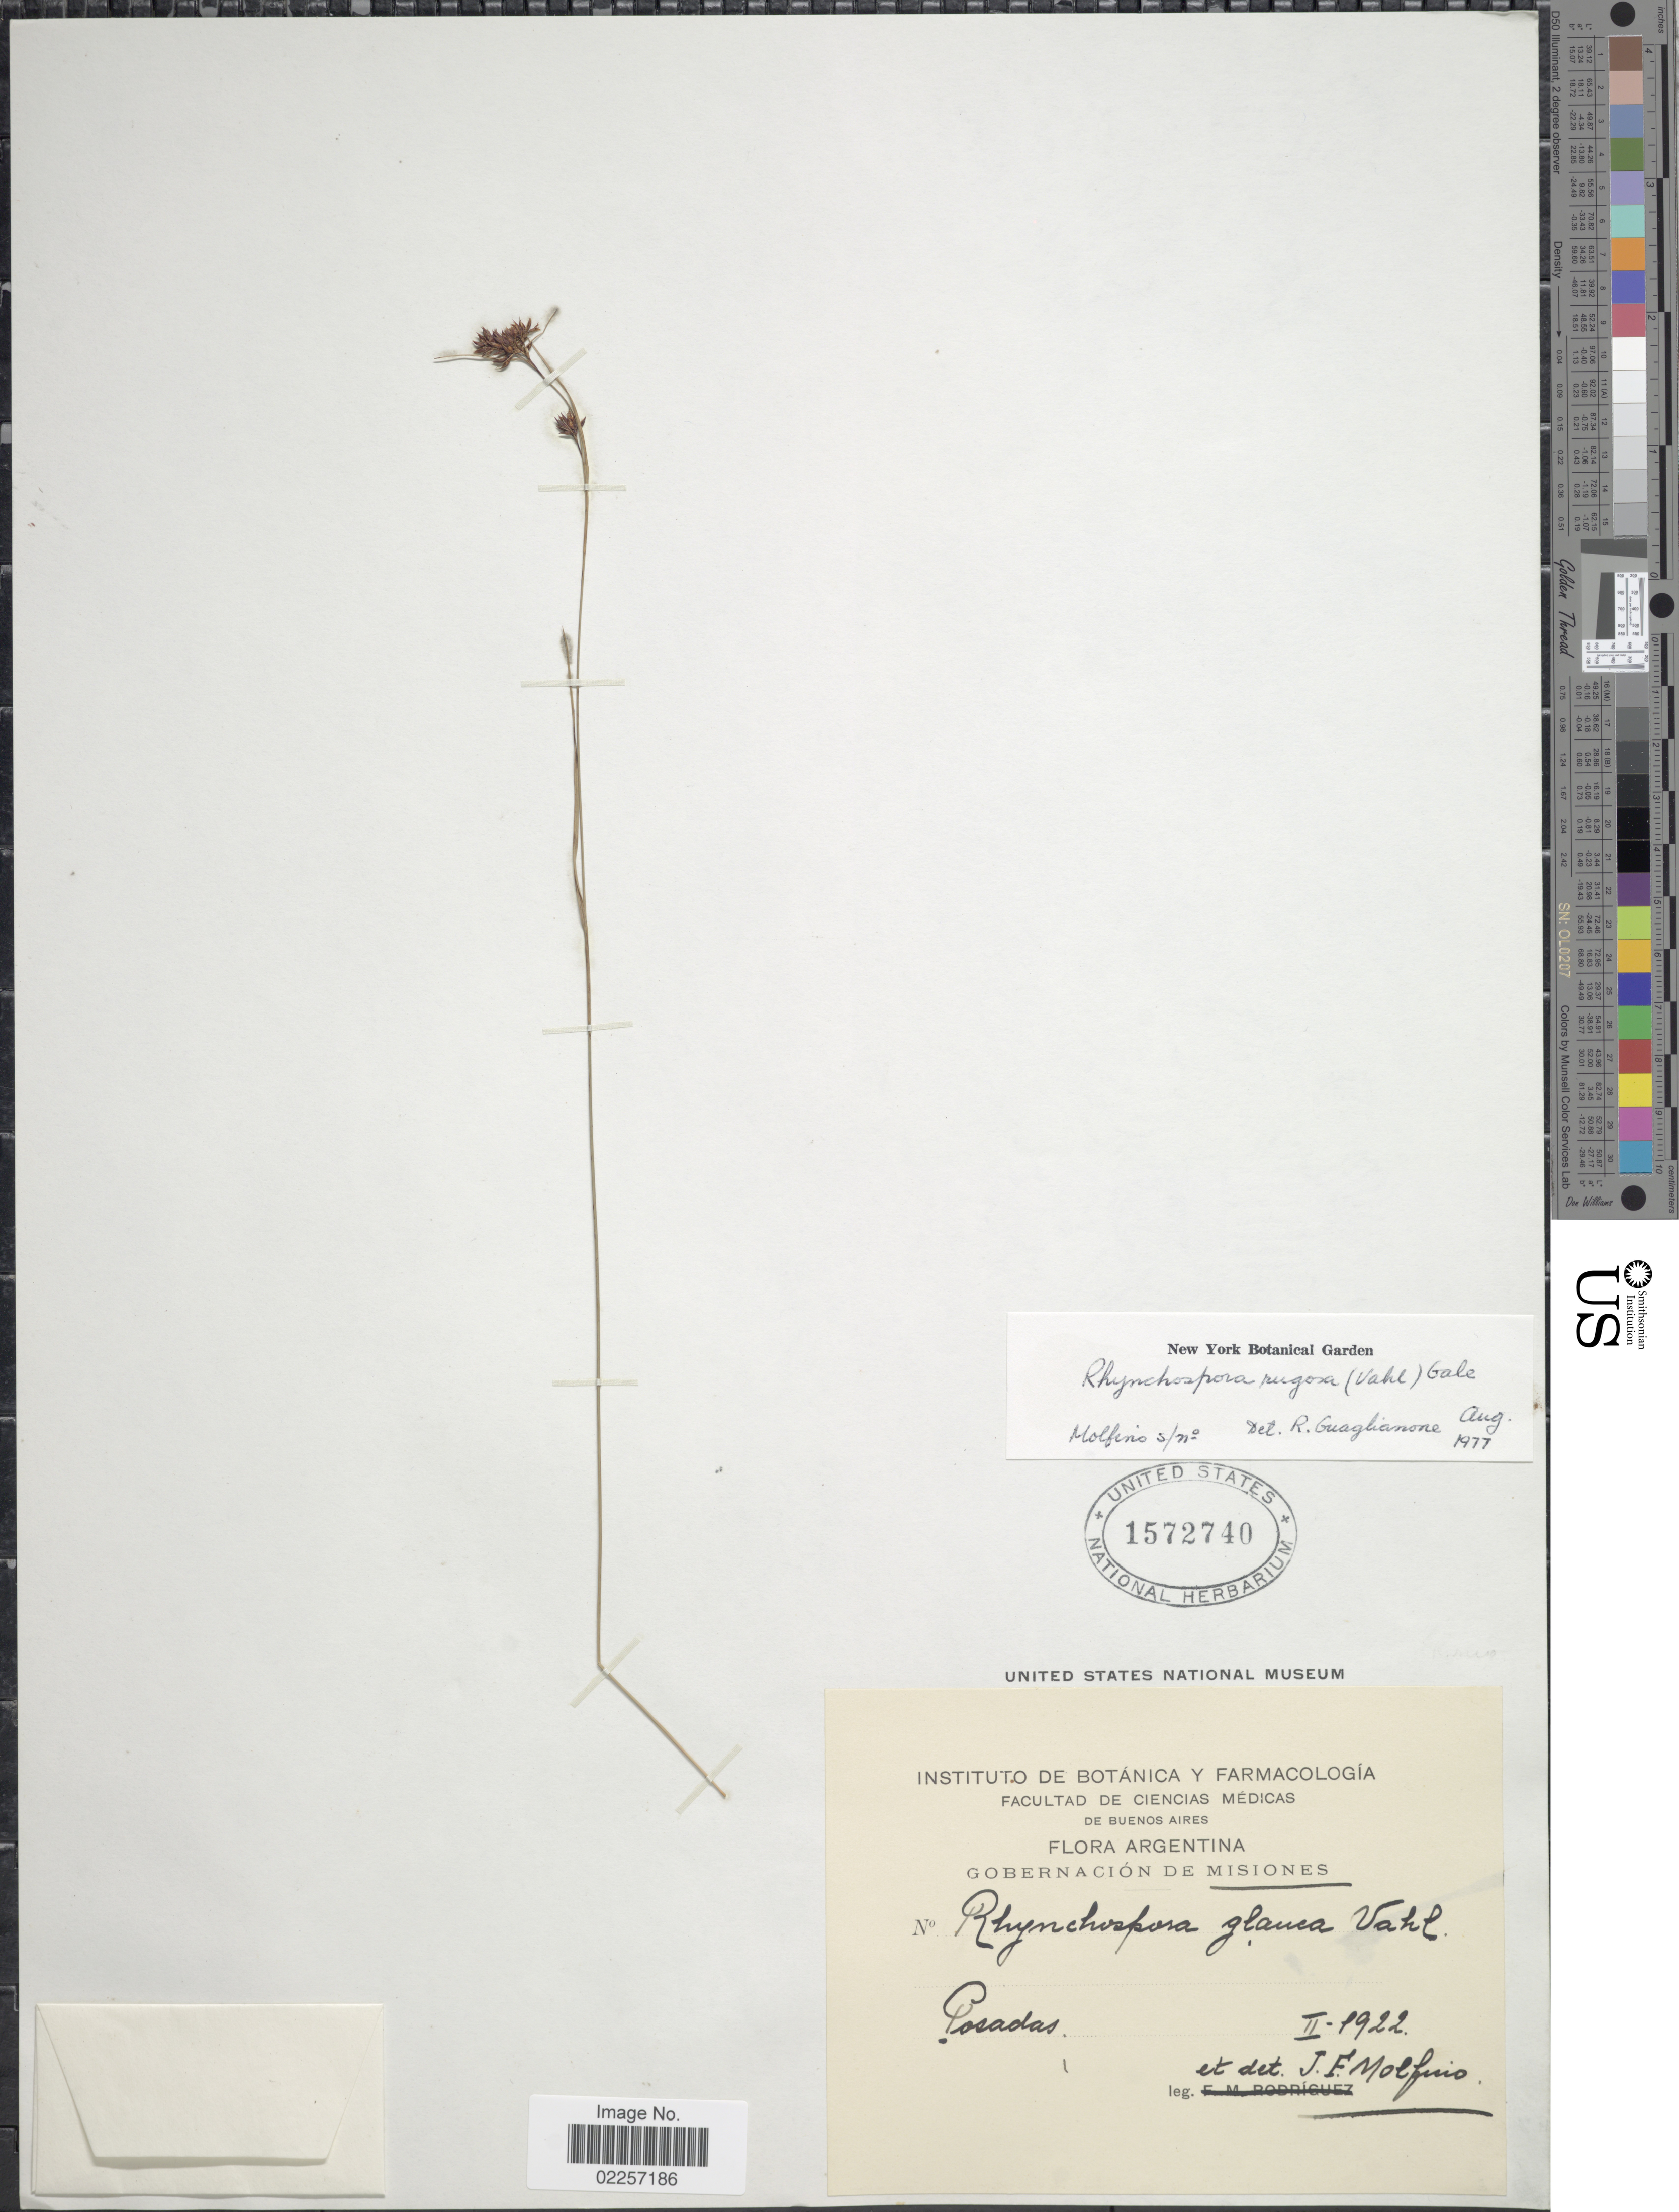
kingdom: Plantae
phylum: Tracheophyta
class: Liliopsida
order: Poales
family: Cyperaceae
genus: Rhynchospora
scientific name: Rhynchospora rugosa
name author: (Vahl) Gale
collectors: J. Molfino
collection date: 1922-02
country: Argentina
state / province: Misiones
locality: Gobernacion de Misiones, Posadas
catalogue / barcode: US 1572740